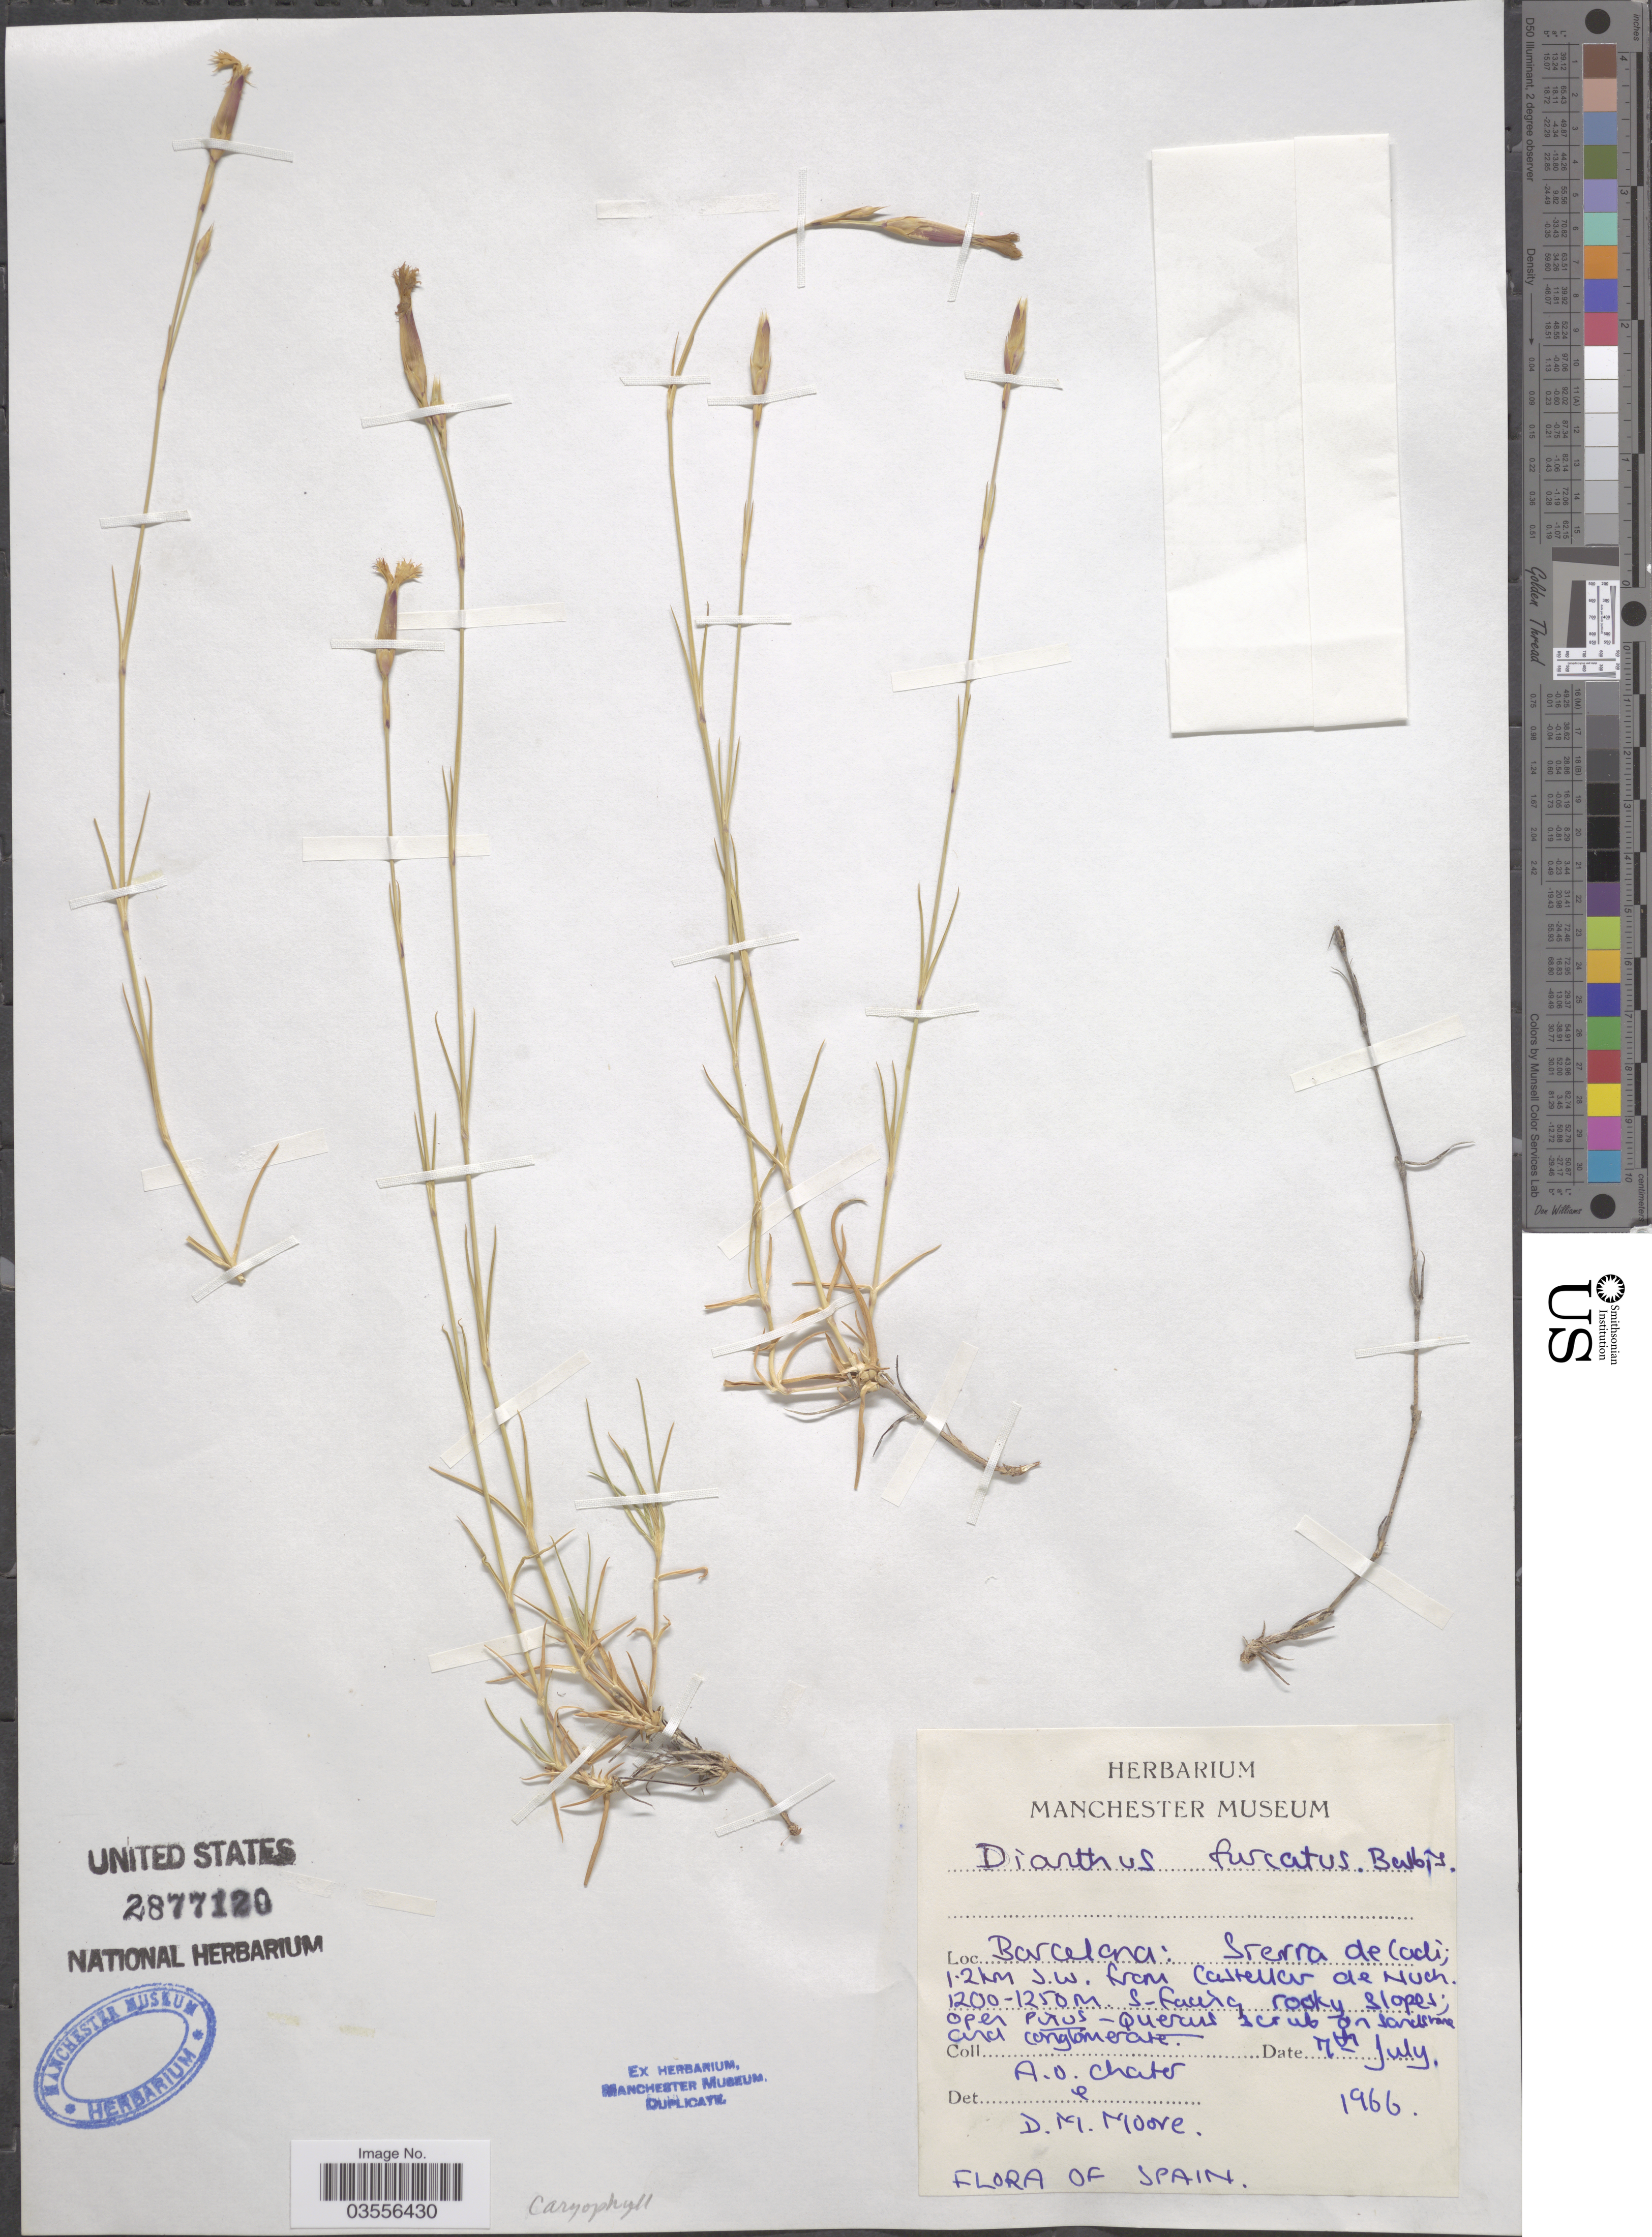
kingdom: Plantae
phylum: Tracheophyta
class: Magnoliopsida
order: Caryophyllales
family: Caryophyllaceae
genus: Dianthus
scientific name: Dianthus furcatus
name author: Balb.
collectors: A. O. Chater & D. Moore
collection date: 1966-07-07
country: Spain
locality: Barcelona: Sierra de Cadi, 1.2 km S.W. from Castellar de Nuch.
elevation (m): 1200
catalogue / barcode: US 2877120